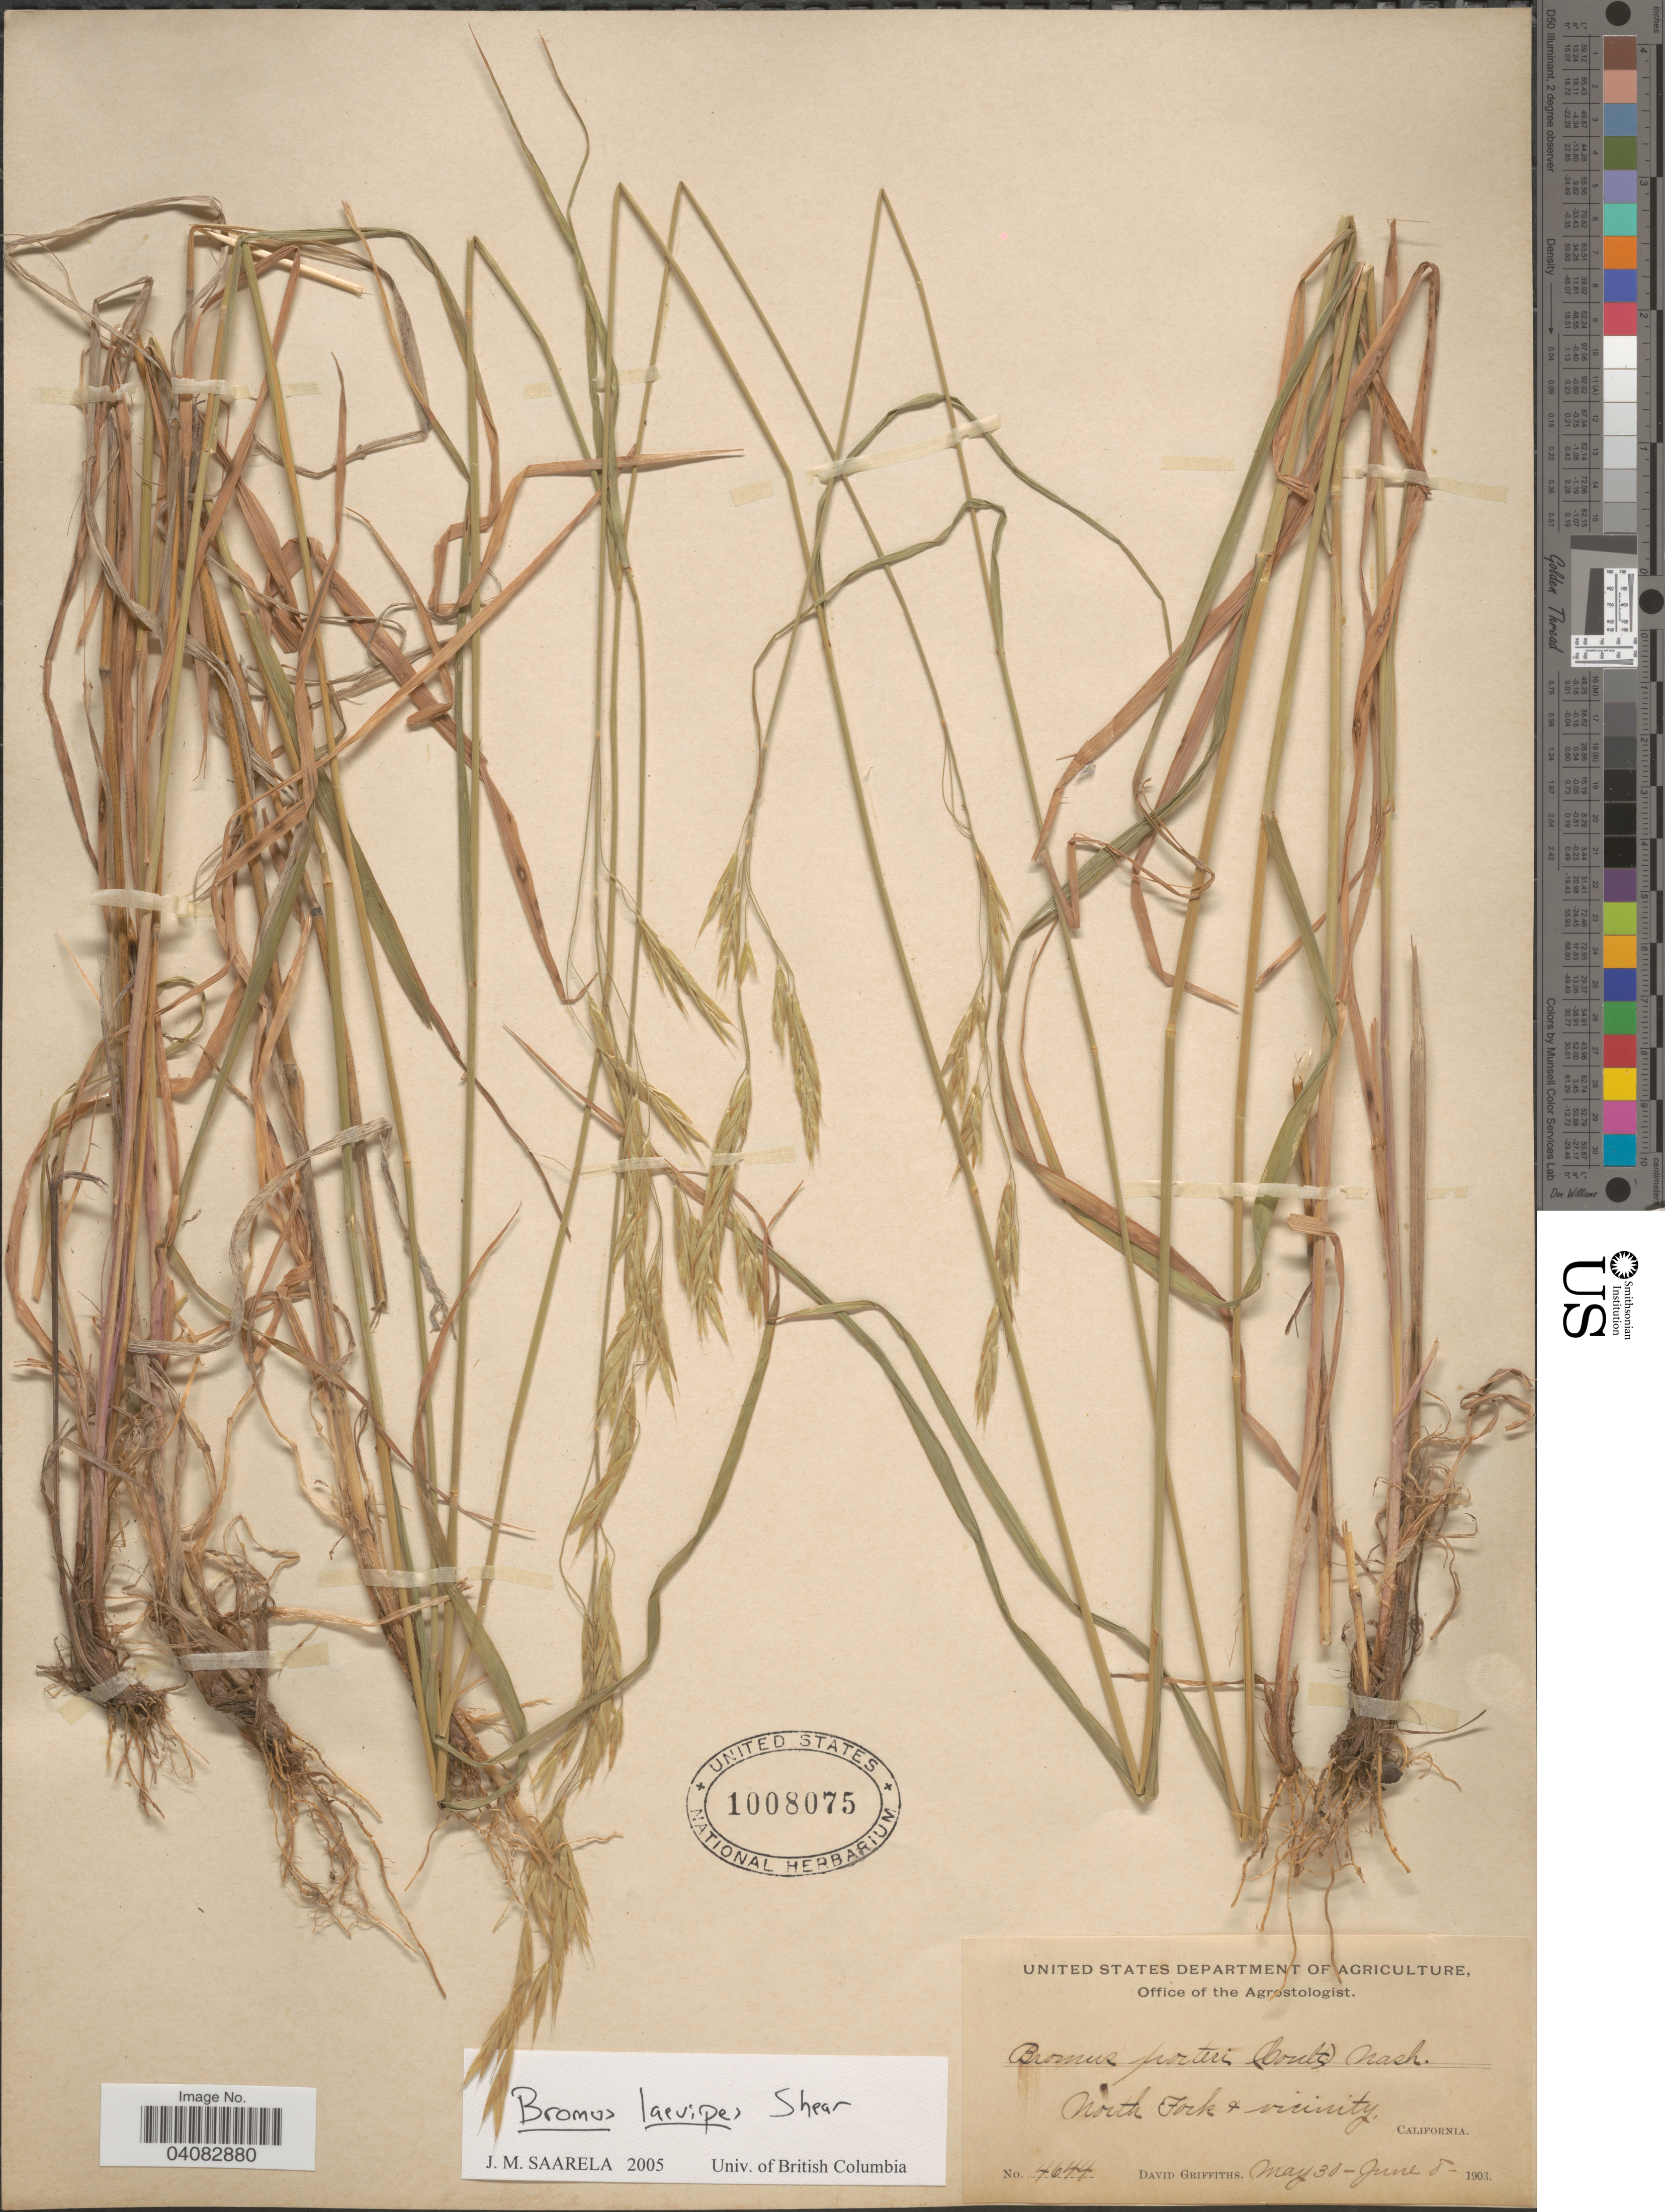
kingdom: Plantae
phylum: Tracheophyta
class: Liliopsida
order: Poales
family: Poaceae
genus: Bromus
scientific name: Bromus lanatipes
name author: (Shear) Rydb.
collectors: D. Griffiths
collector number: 4644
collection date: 1903-05-30/1903-06-08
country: United States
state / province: California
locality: North Fork & vicinity.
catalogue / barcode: US 1008075